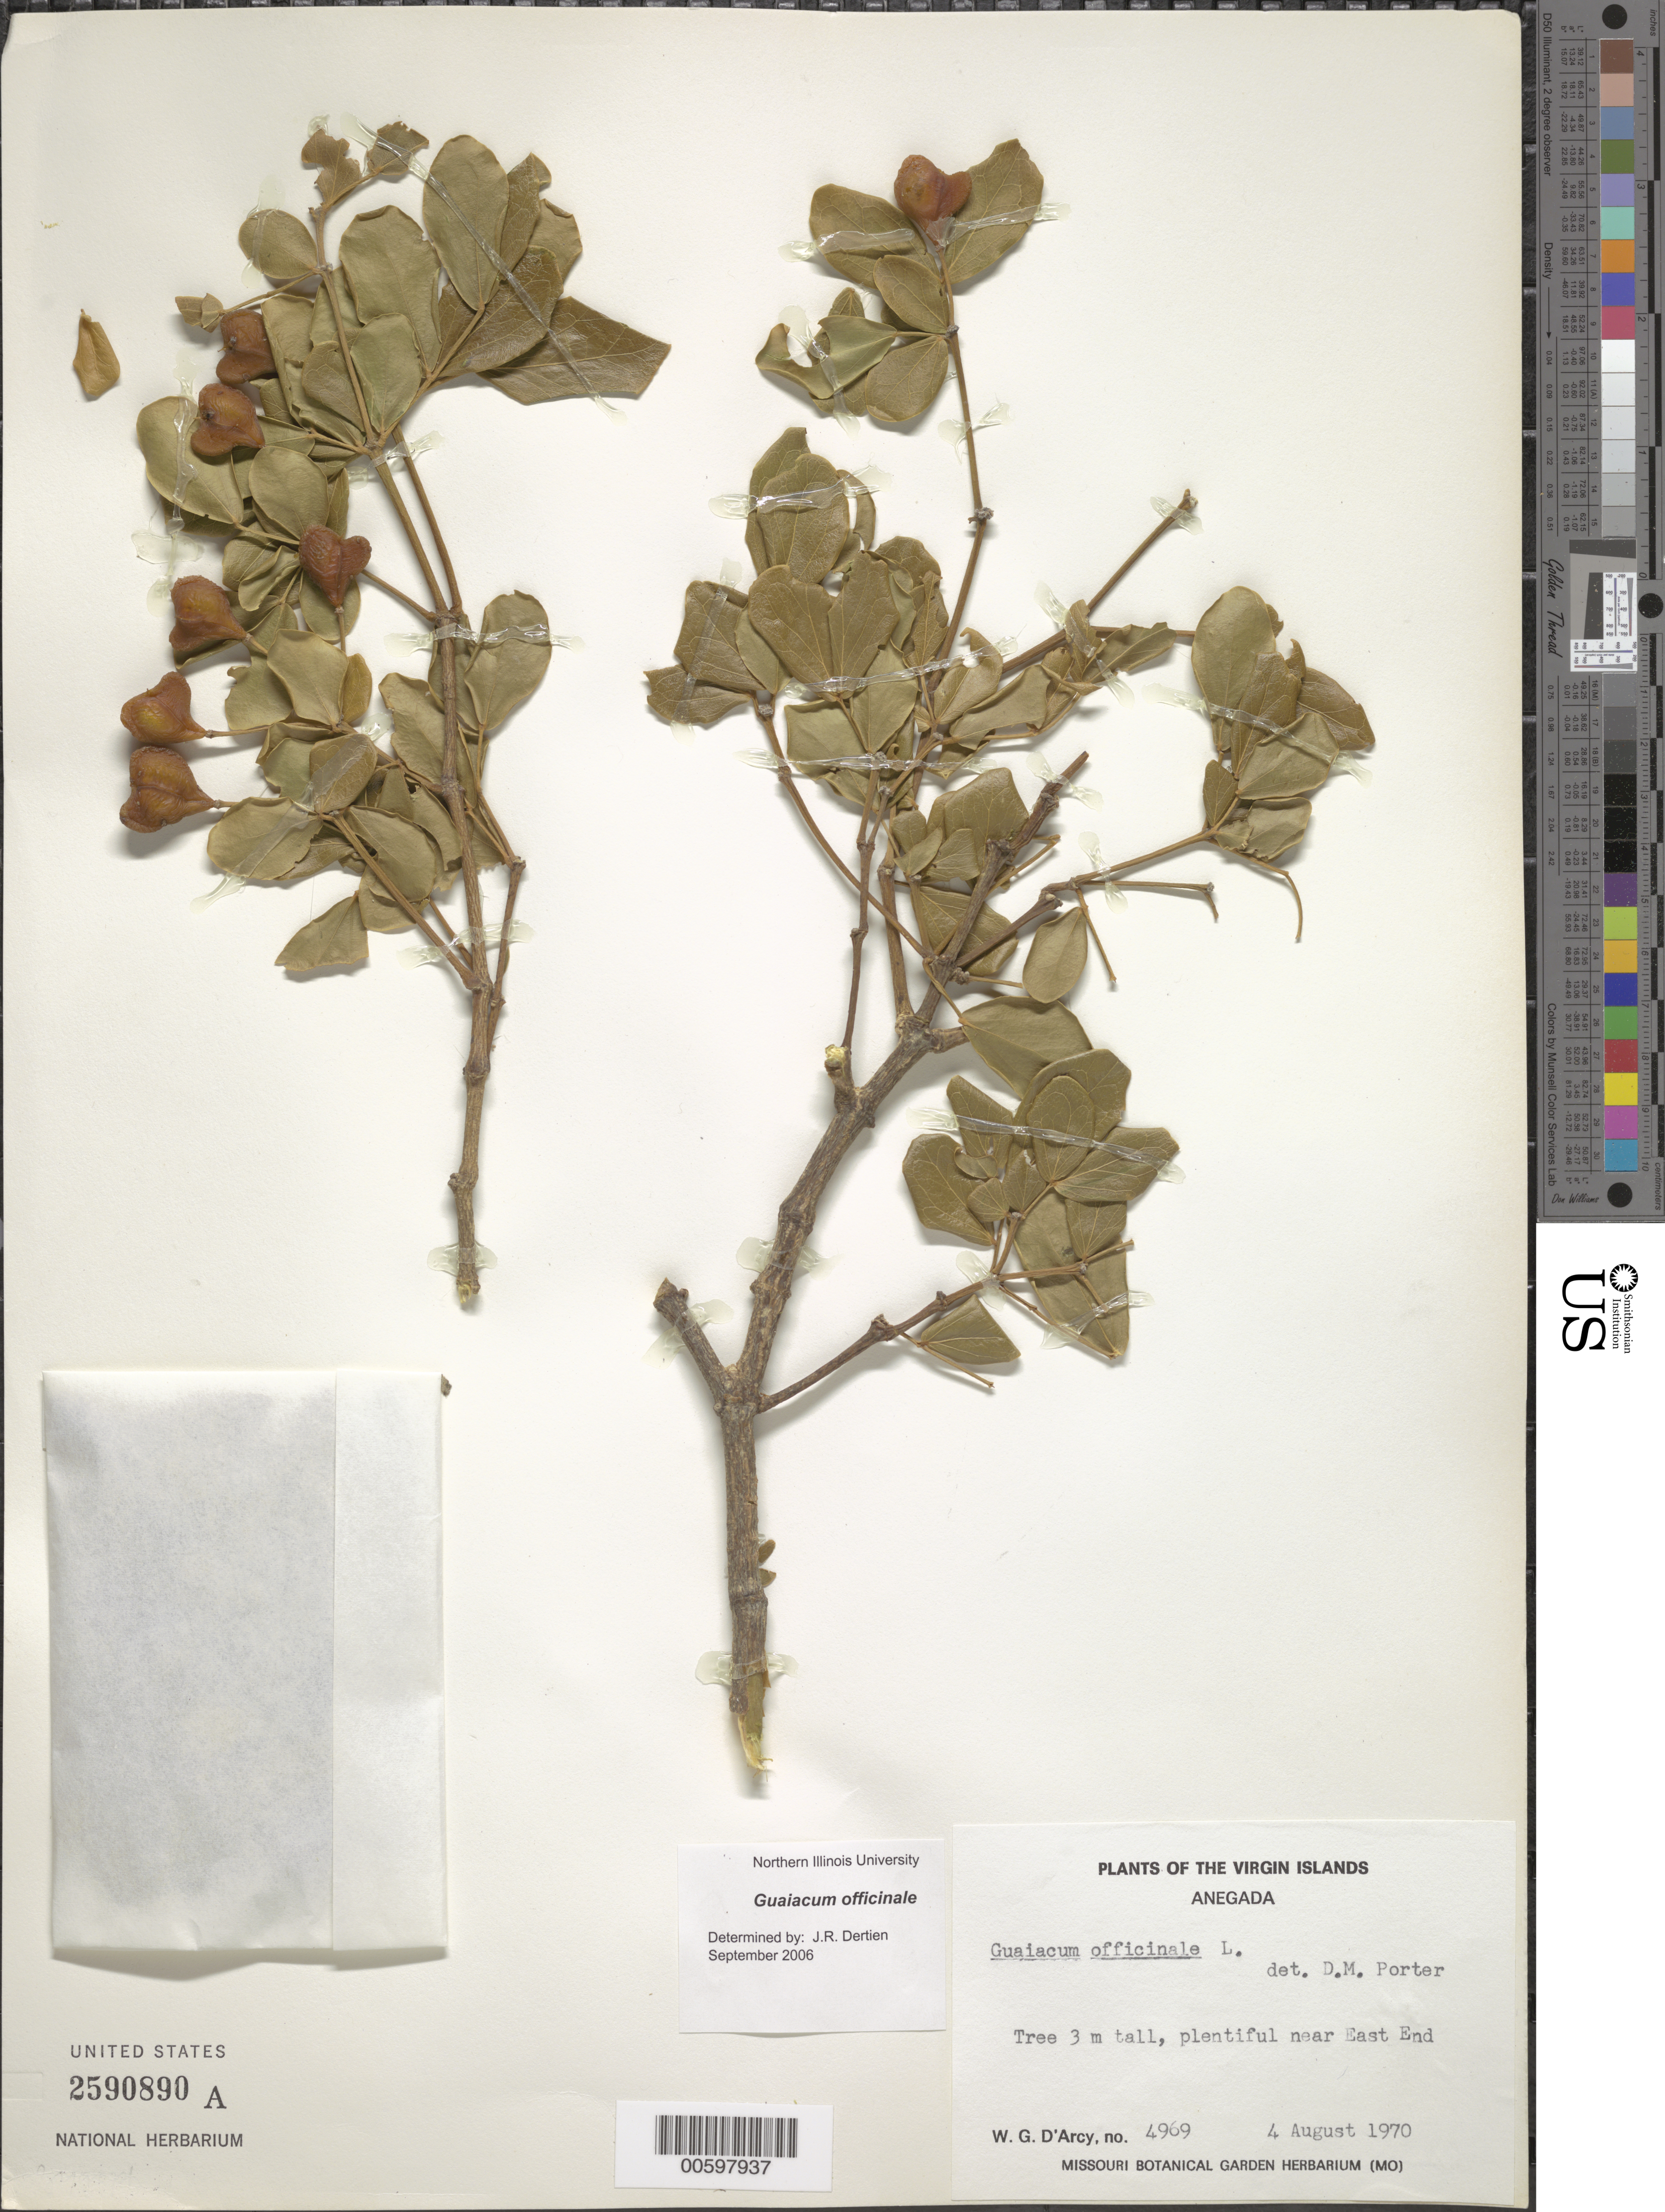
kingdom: Plantae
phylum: Tracheophyta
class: Magnoliopsida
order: Zygophyllales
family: Zygophyllaceae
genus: Guaiacum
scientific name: Guaiacum officinale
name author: L.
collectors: W. G. D'Arcy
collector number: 4969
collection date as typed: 04 Aug 1970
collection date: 1970-08-04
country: British Virgin Islands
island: Anegada Island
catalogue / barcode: US 2590890A